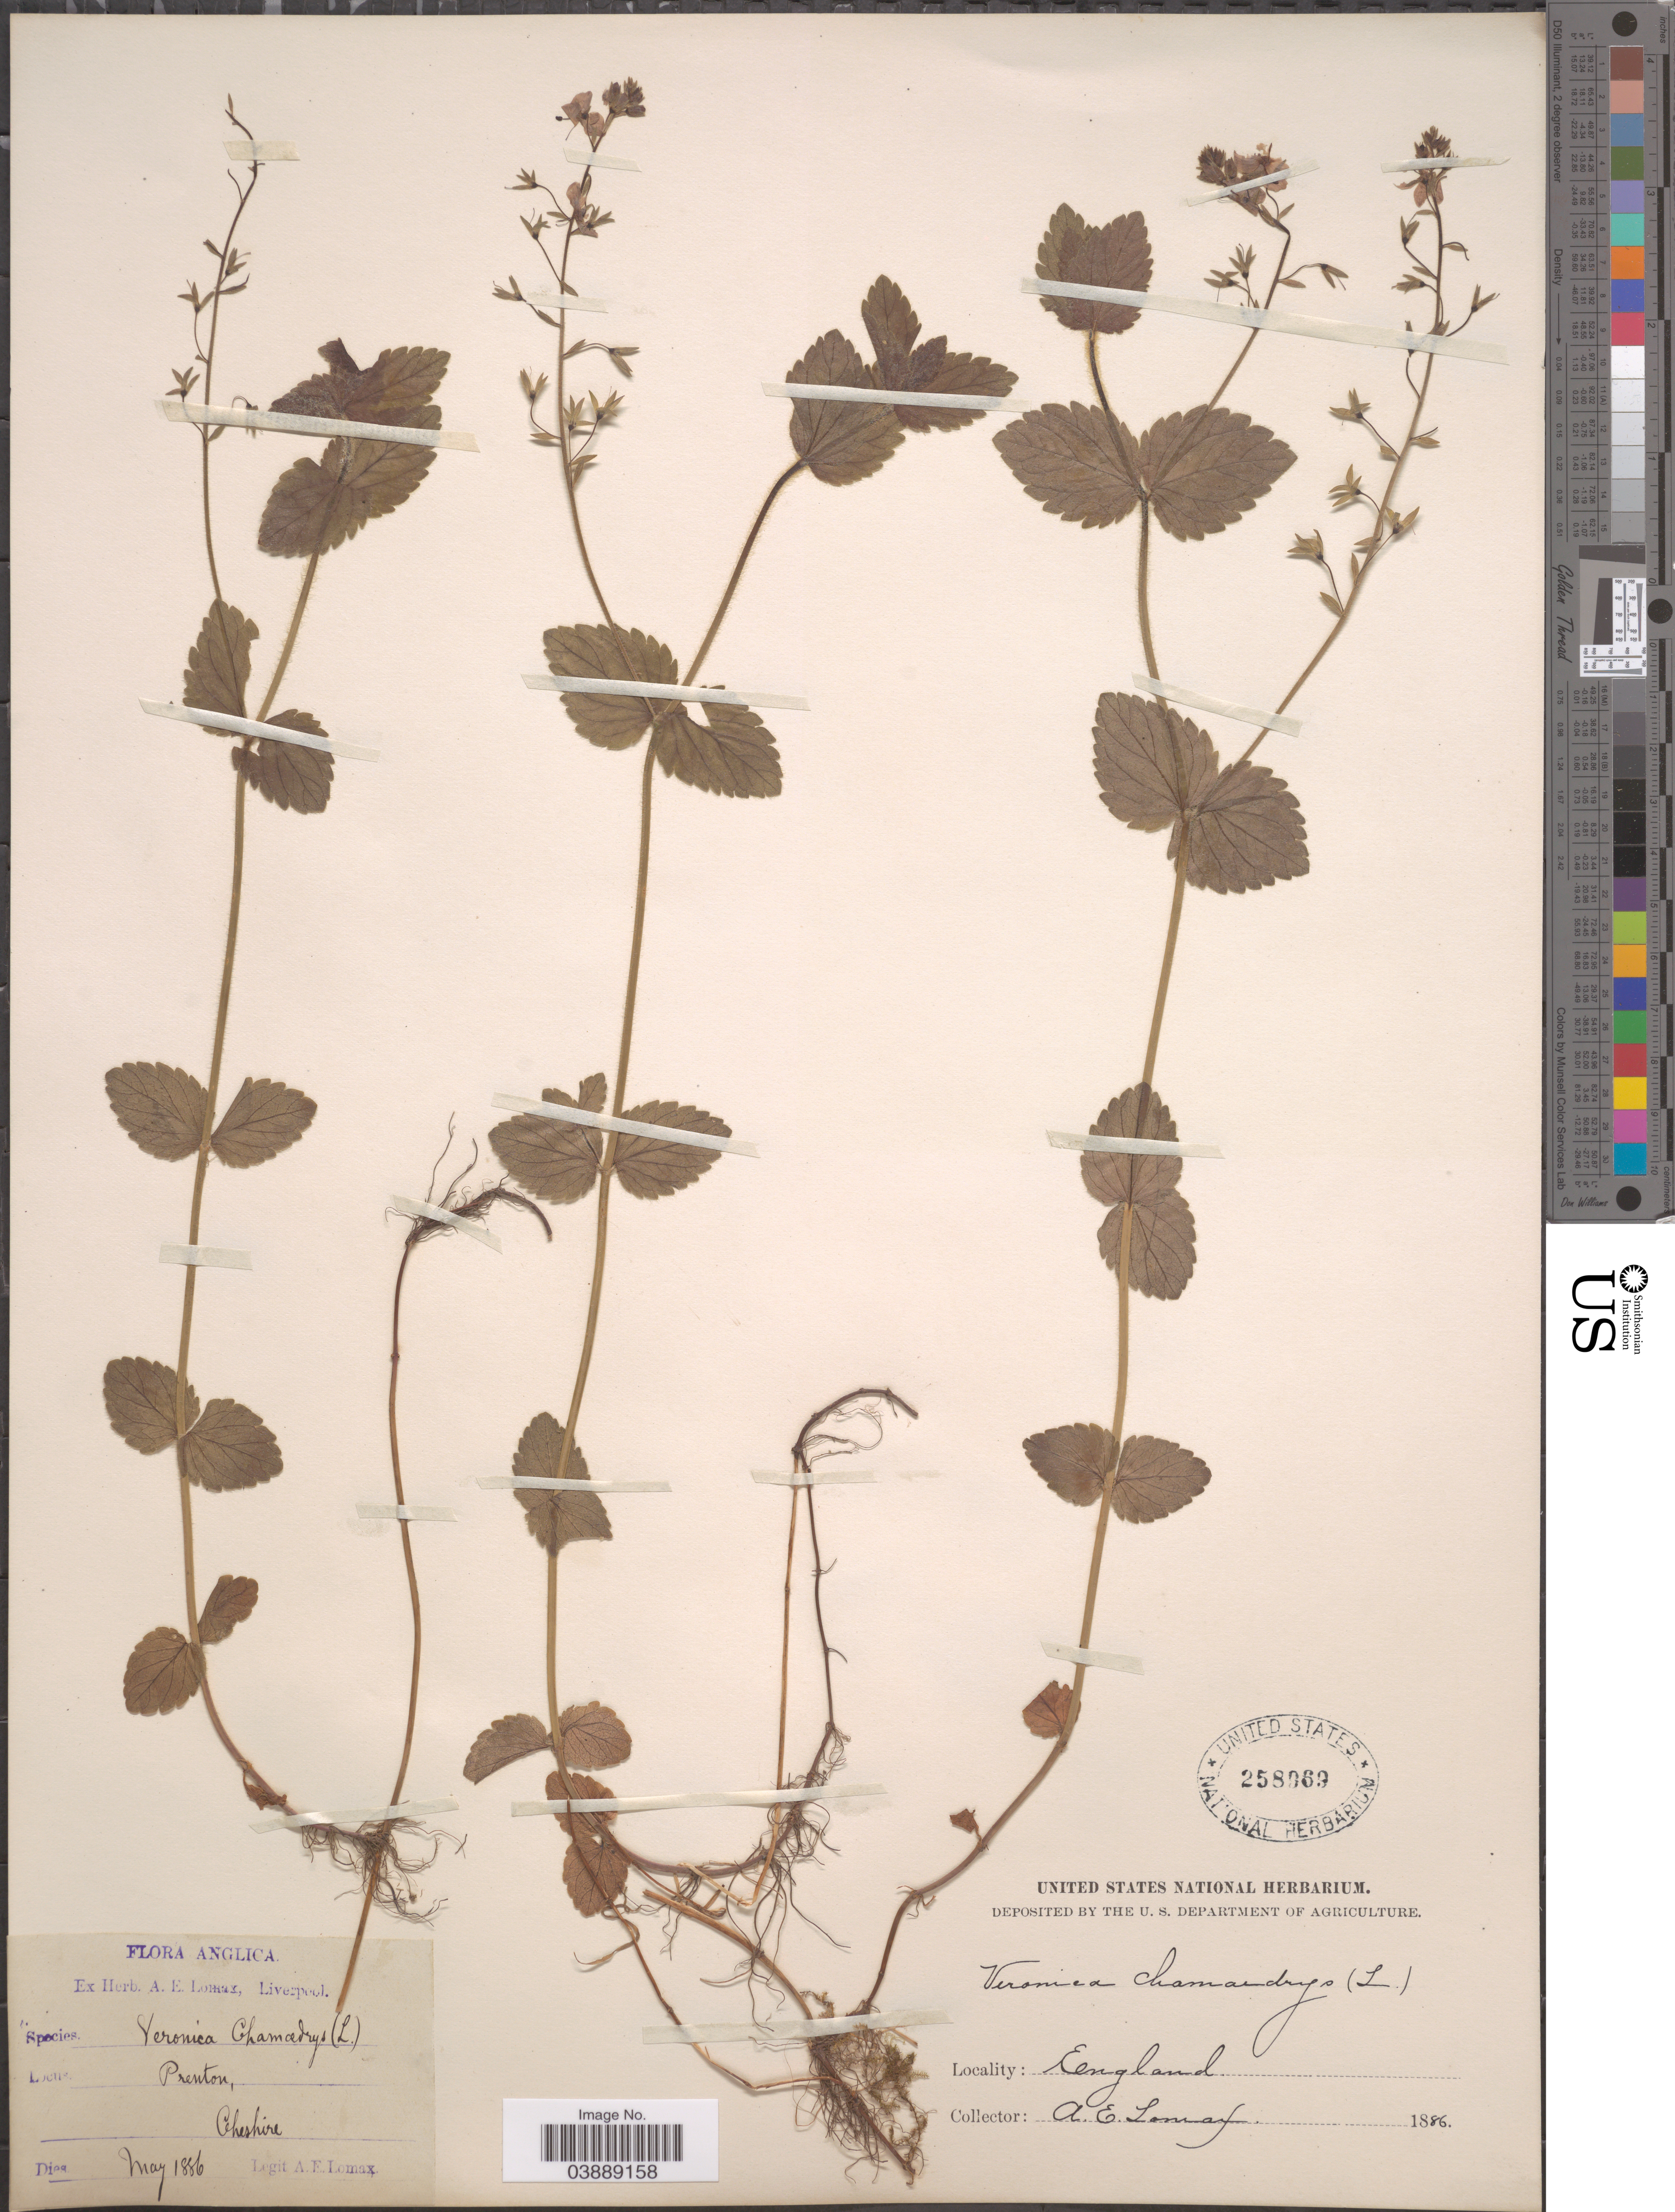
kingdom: Plantae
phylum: Tracheophyta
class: Magnoliopsida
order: Lamiales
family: Plantaginaceae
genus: Veronica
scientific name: Veronica chamaedrys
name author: L.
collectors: A. Lomax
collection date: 1886-05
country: United Kingdom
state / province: England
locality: Anglica. Prenton, Cheshire.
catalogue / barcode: US 258069